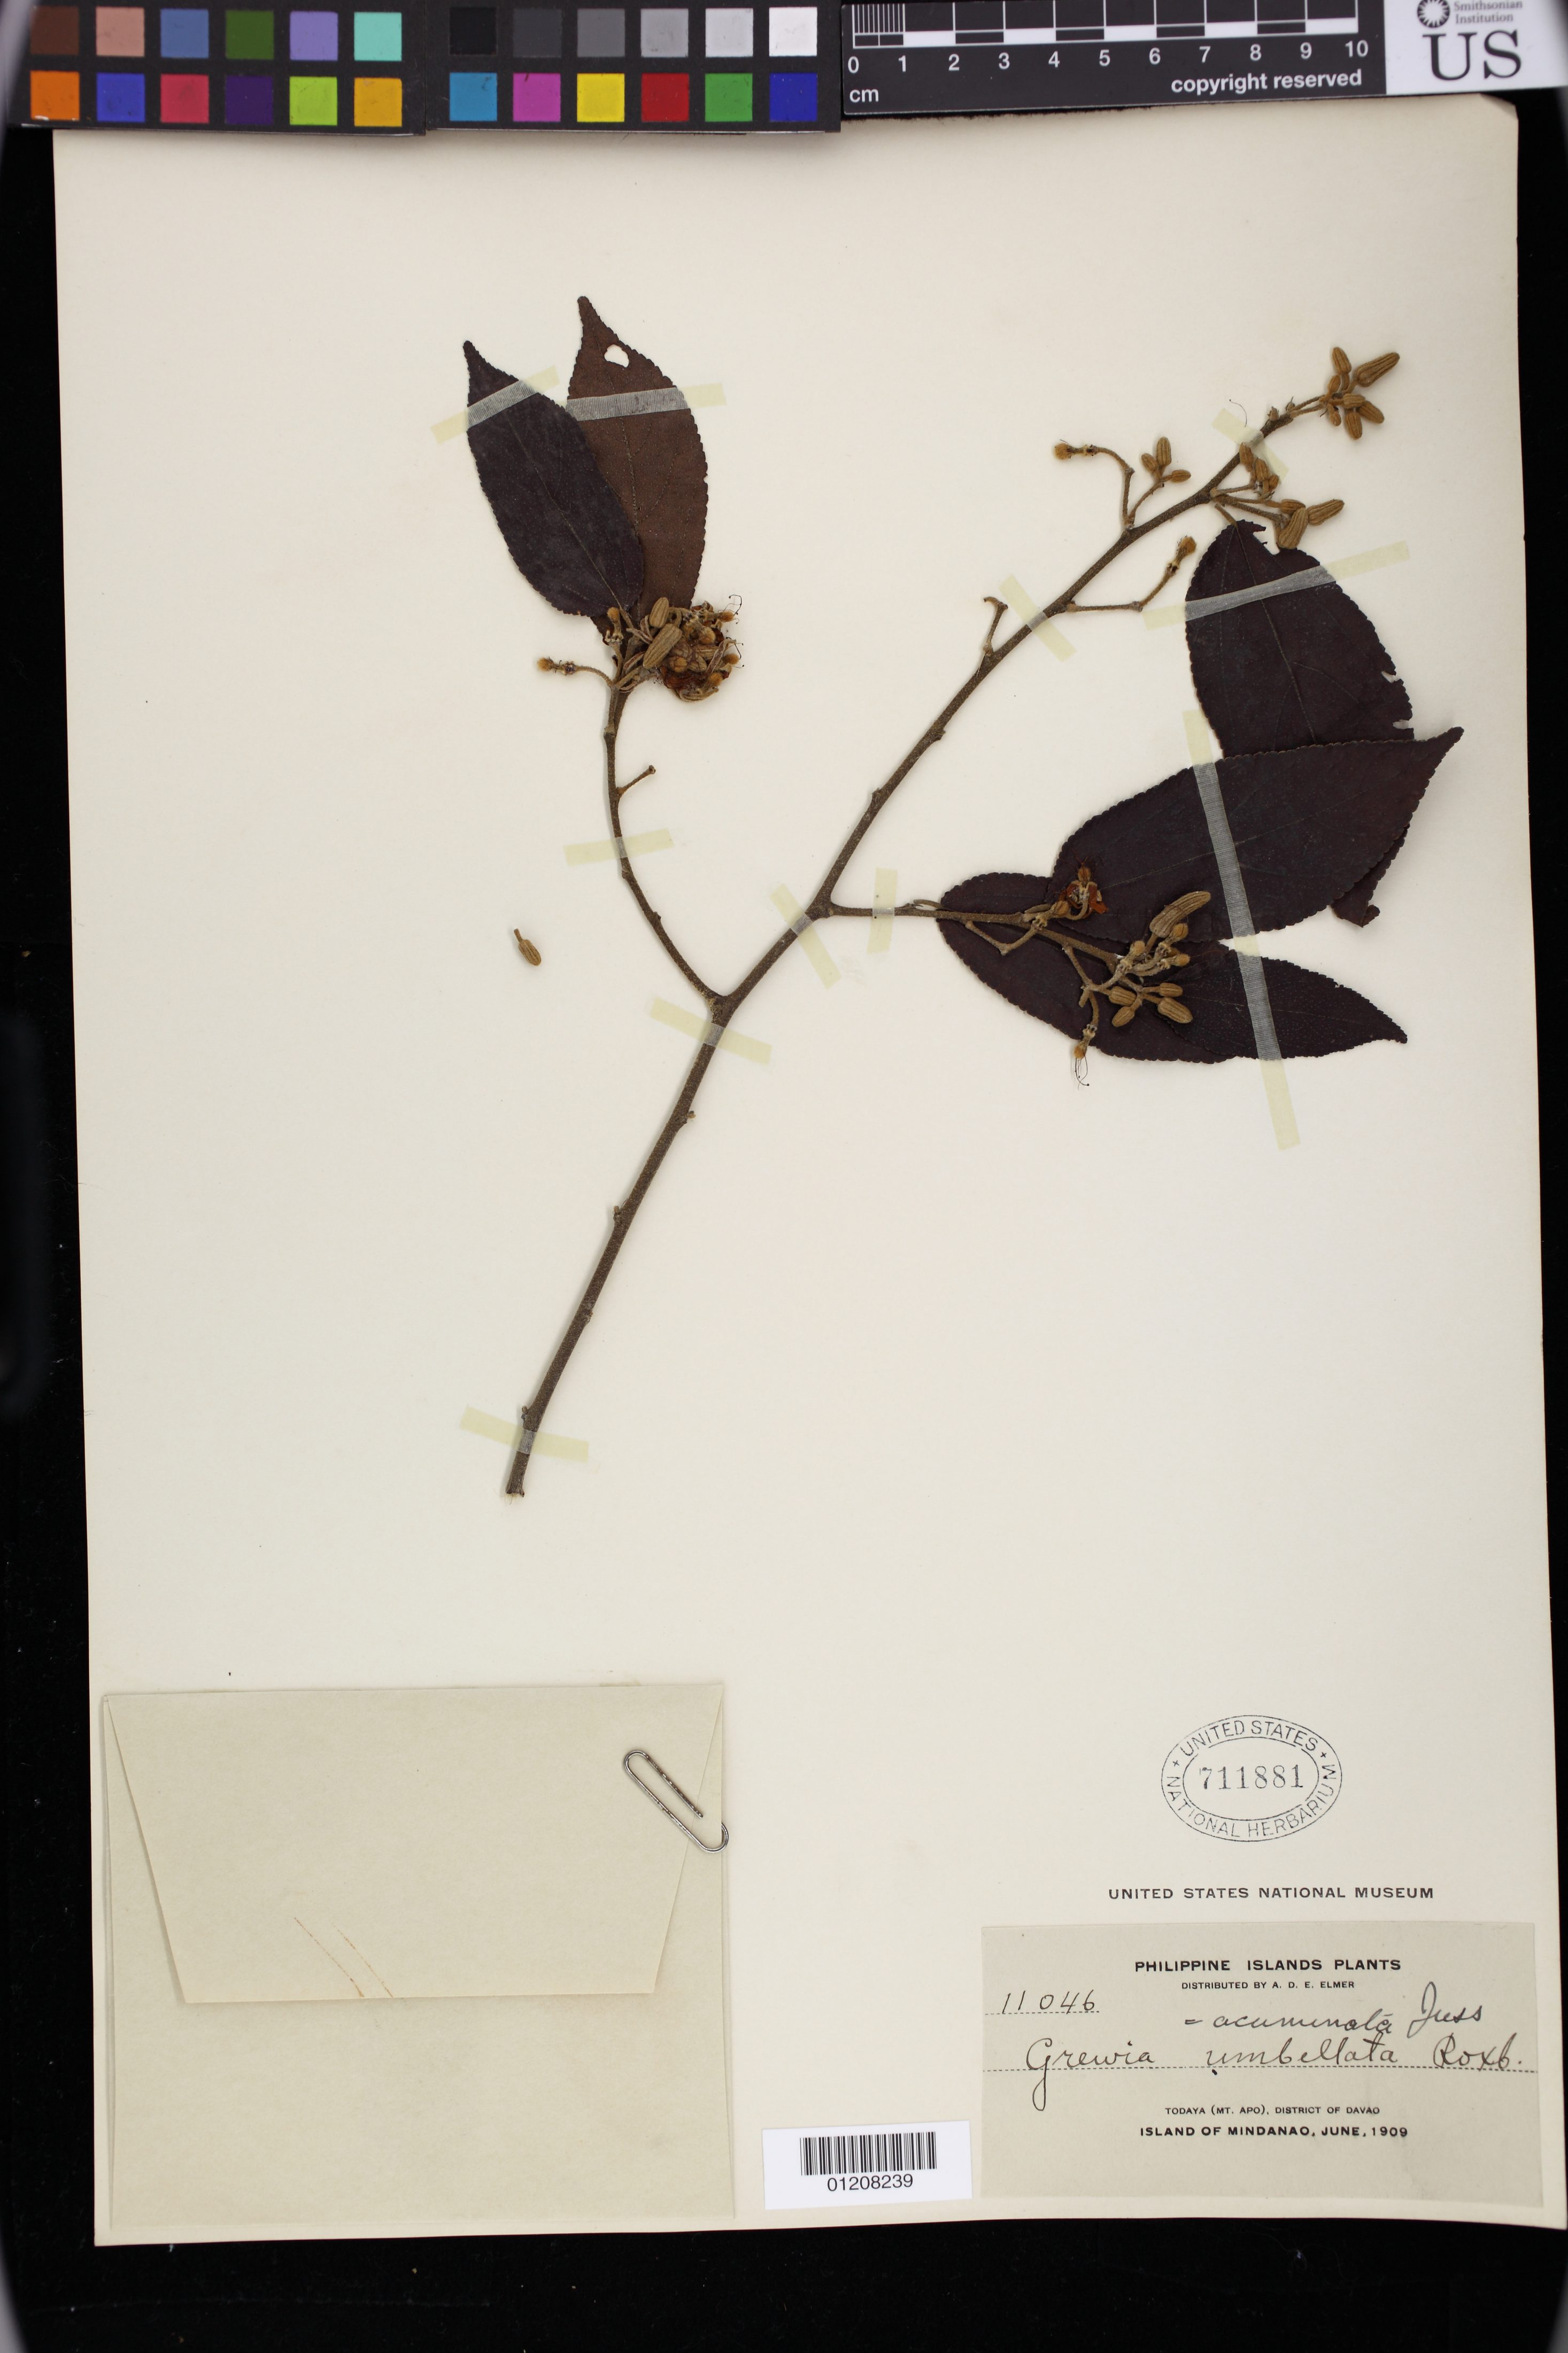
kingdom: Plantae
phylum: Tracheophyta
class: Magnoliopsida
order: Malvales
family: Malvaceae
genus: Grewia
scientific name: Grewia acuminata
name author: Juss.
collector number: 11 046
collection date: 1909-06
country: Philippines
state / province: Davao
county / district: Davao del Sur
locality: Todaya (Mt.Apo), District Davao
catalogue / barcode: US 711881